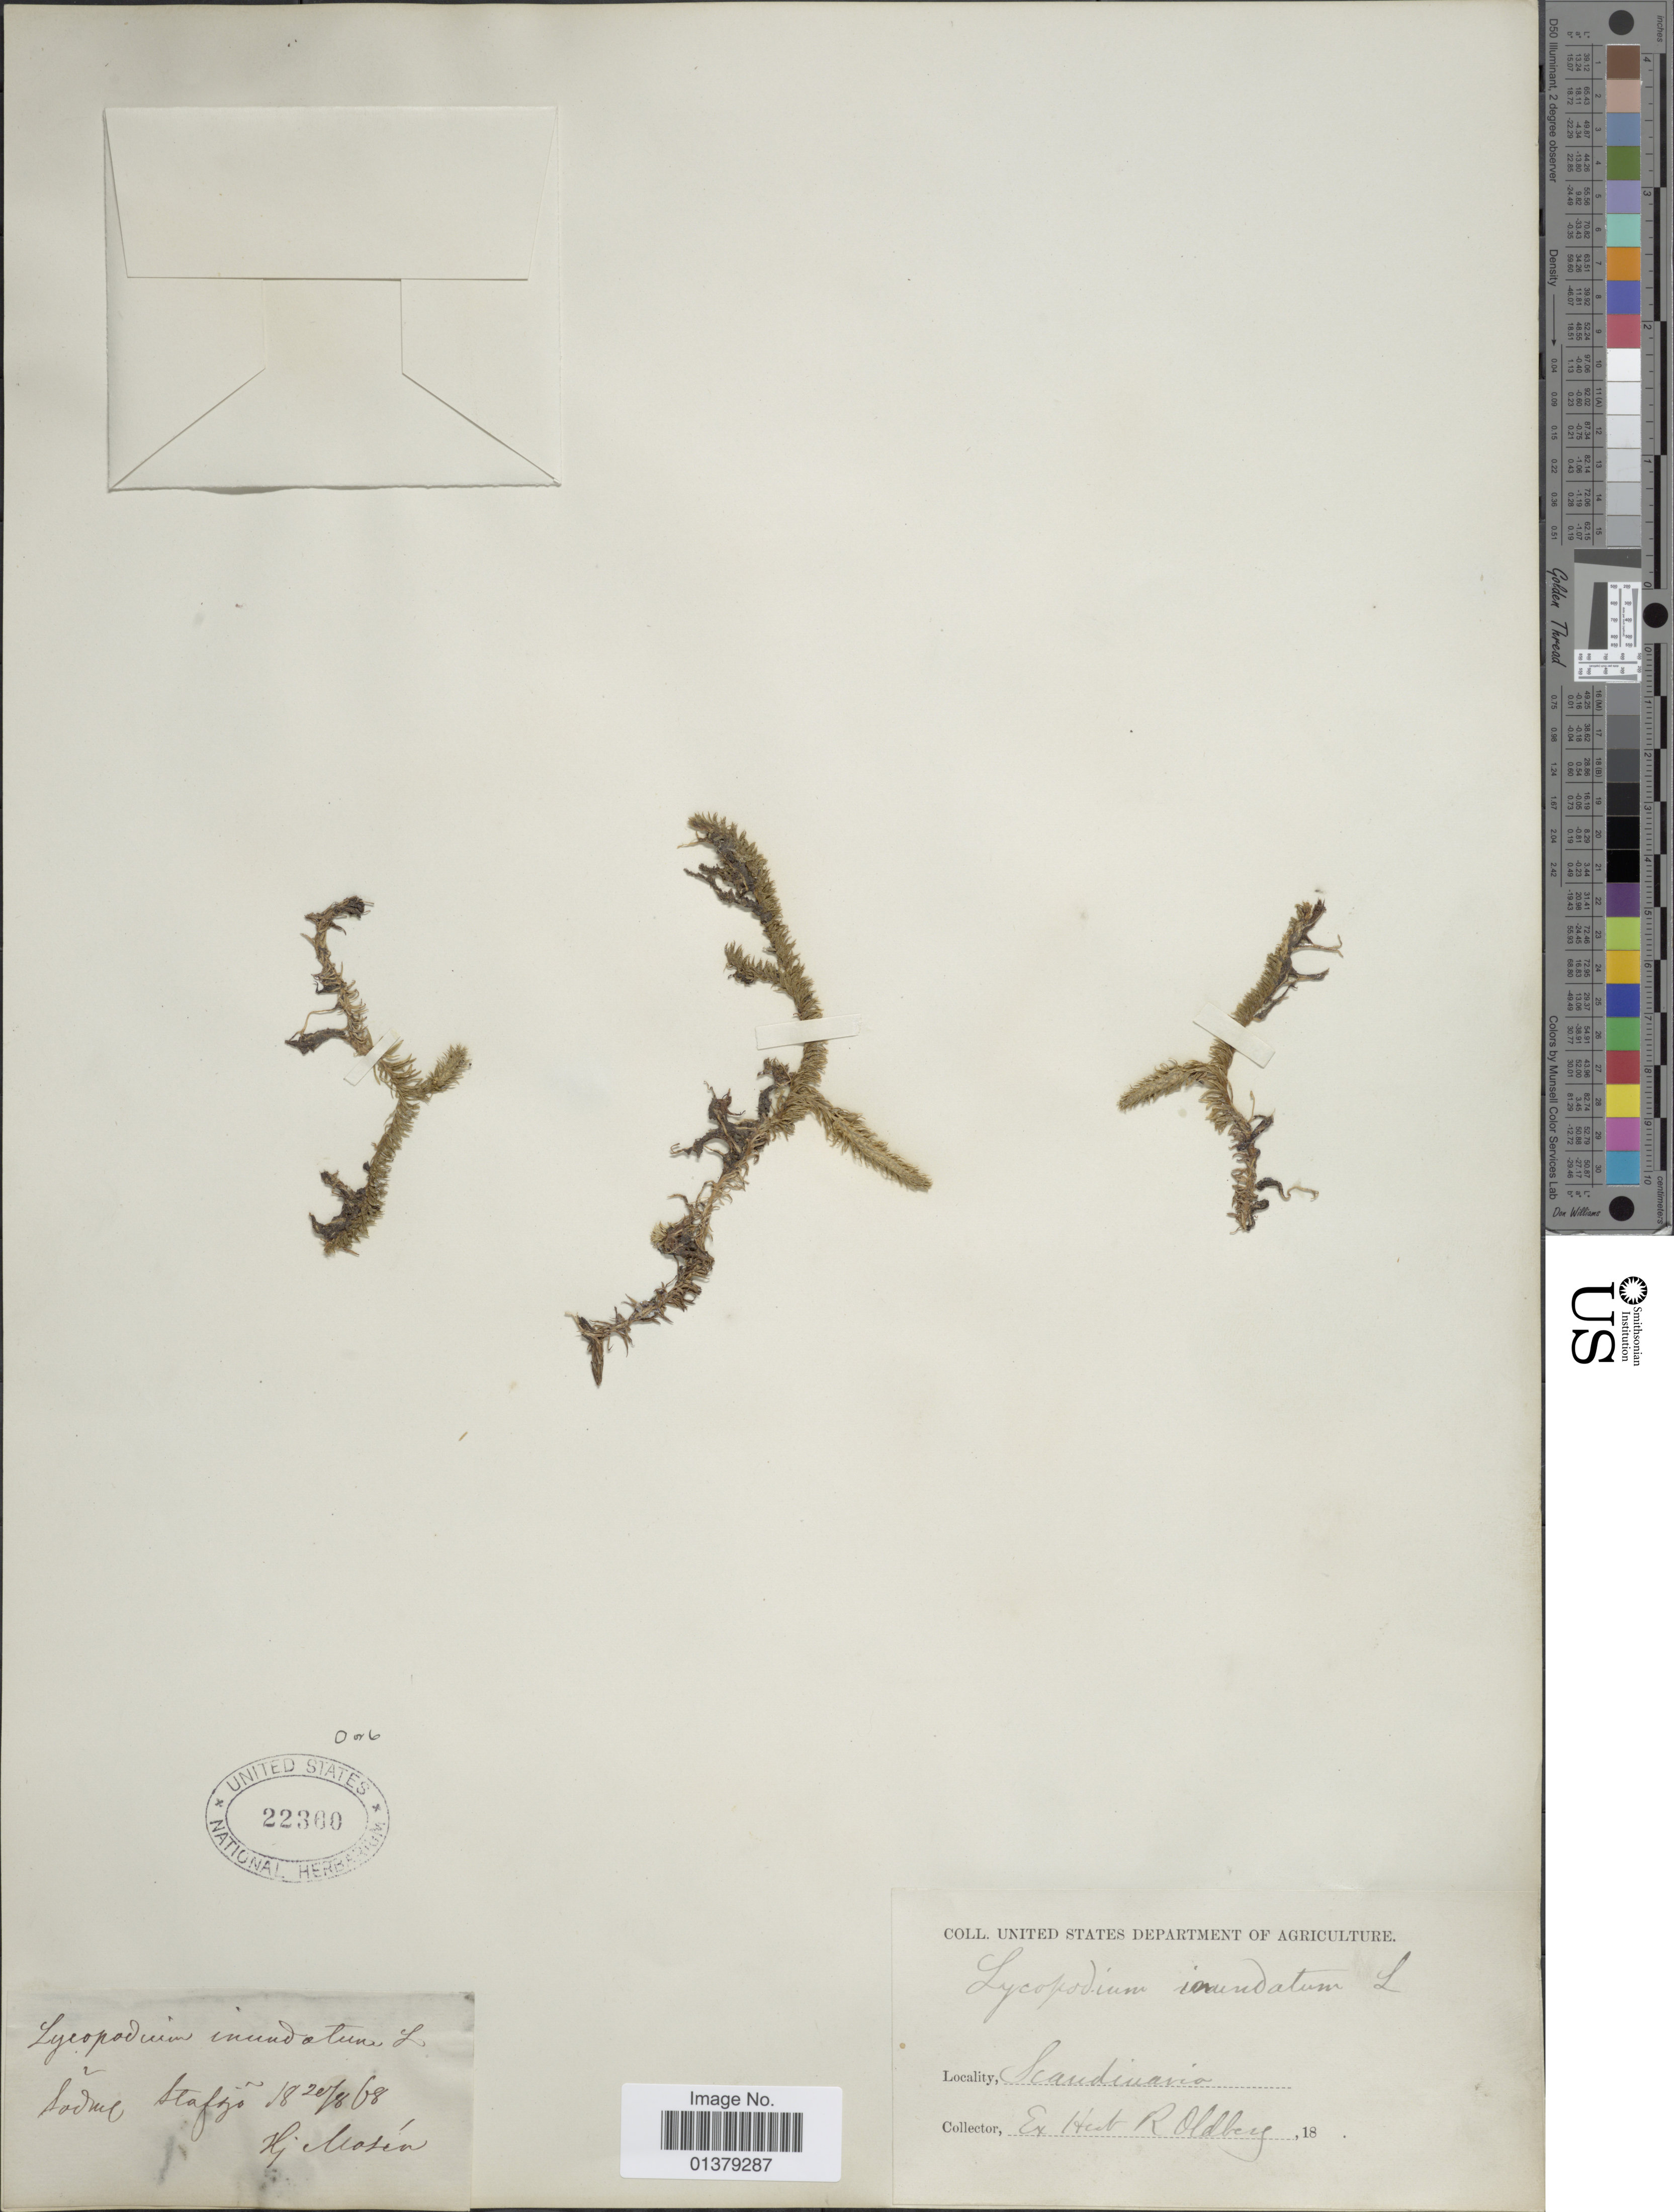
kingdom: Plantae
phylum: Tracheophyta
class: Lycopodiopsida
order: Lycopodiales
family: Lycopodiaceae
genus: Lycopodiella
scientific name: Lycopodiella inundata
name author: (L.) Holub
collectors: R. Oldberg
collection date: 1868-08-20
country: Sweden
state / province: Södermanland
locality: Scandinavia, Sodml, Stafsjö.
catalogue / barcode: US 22360